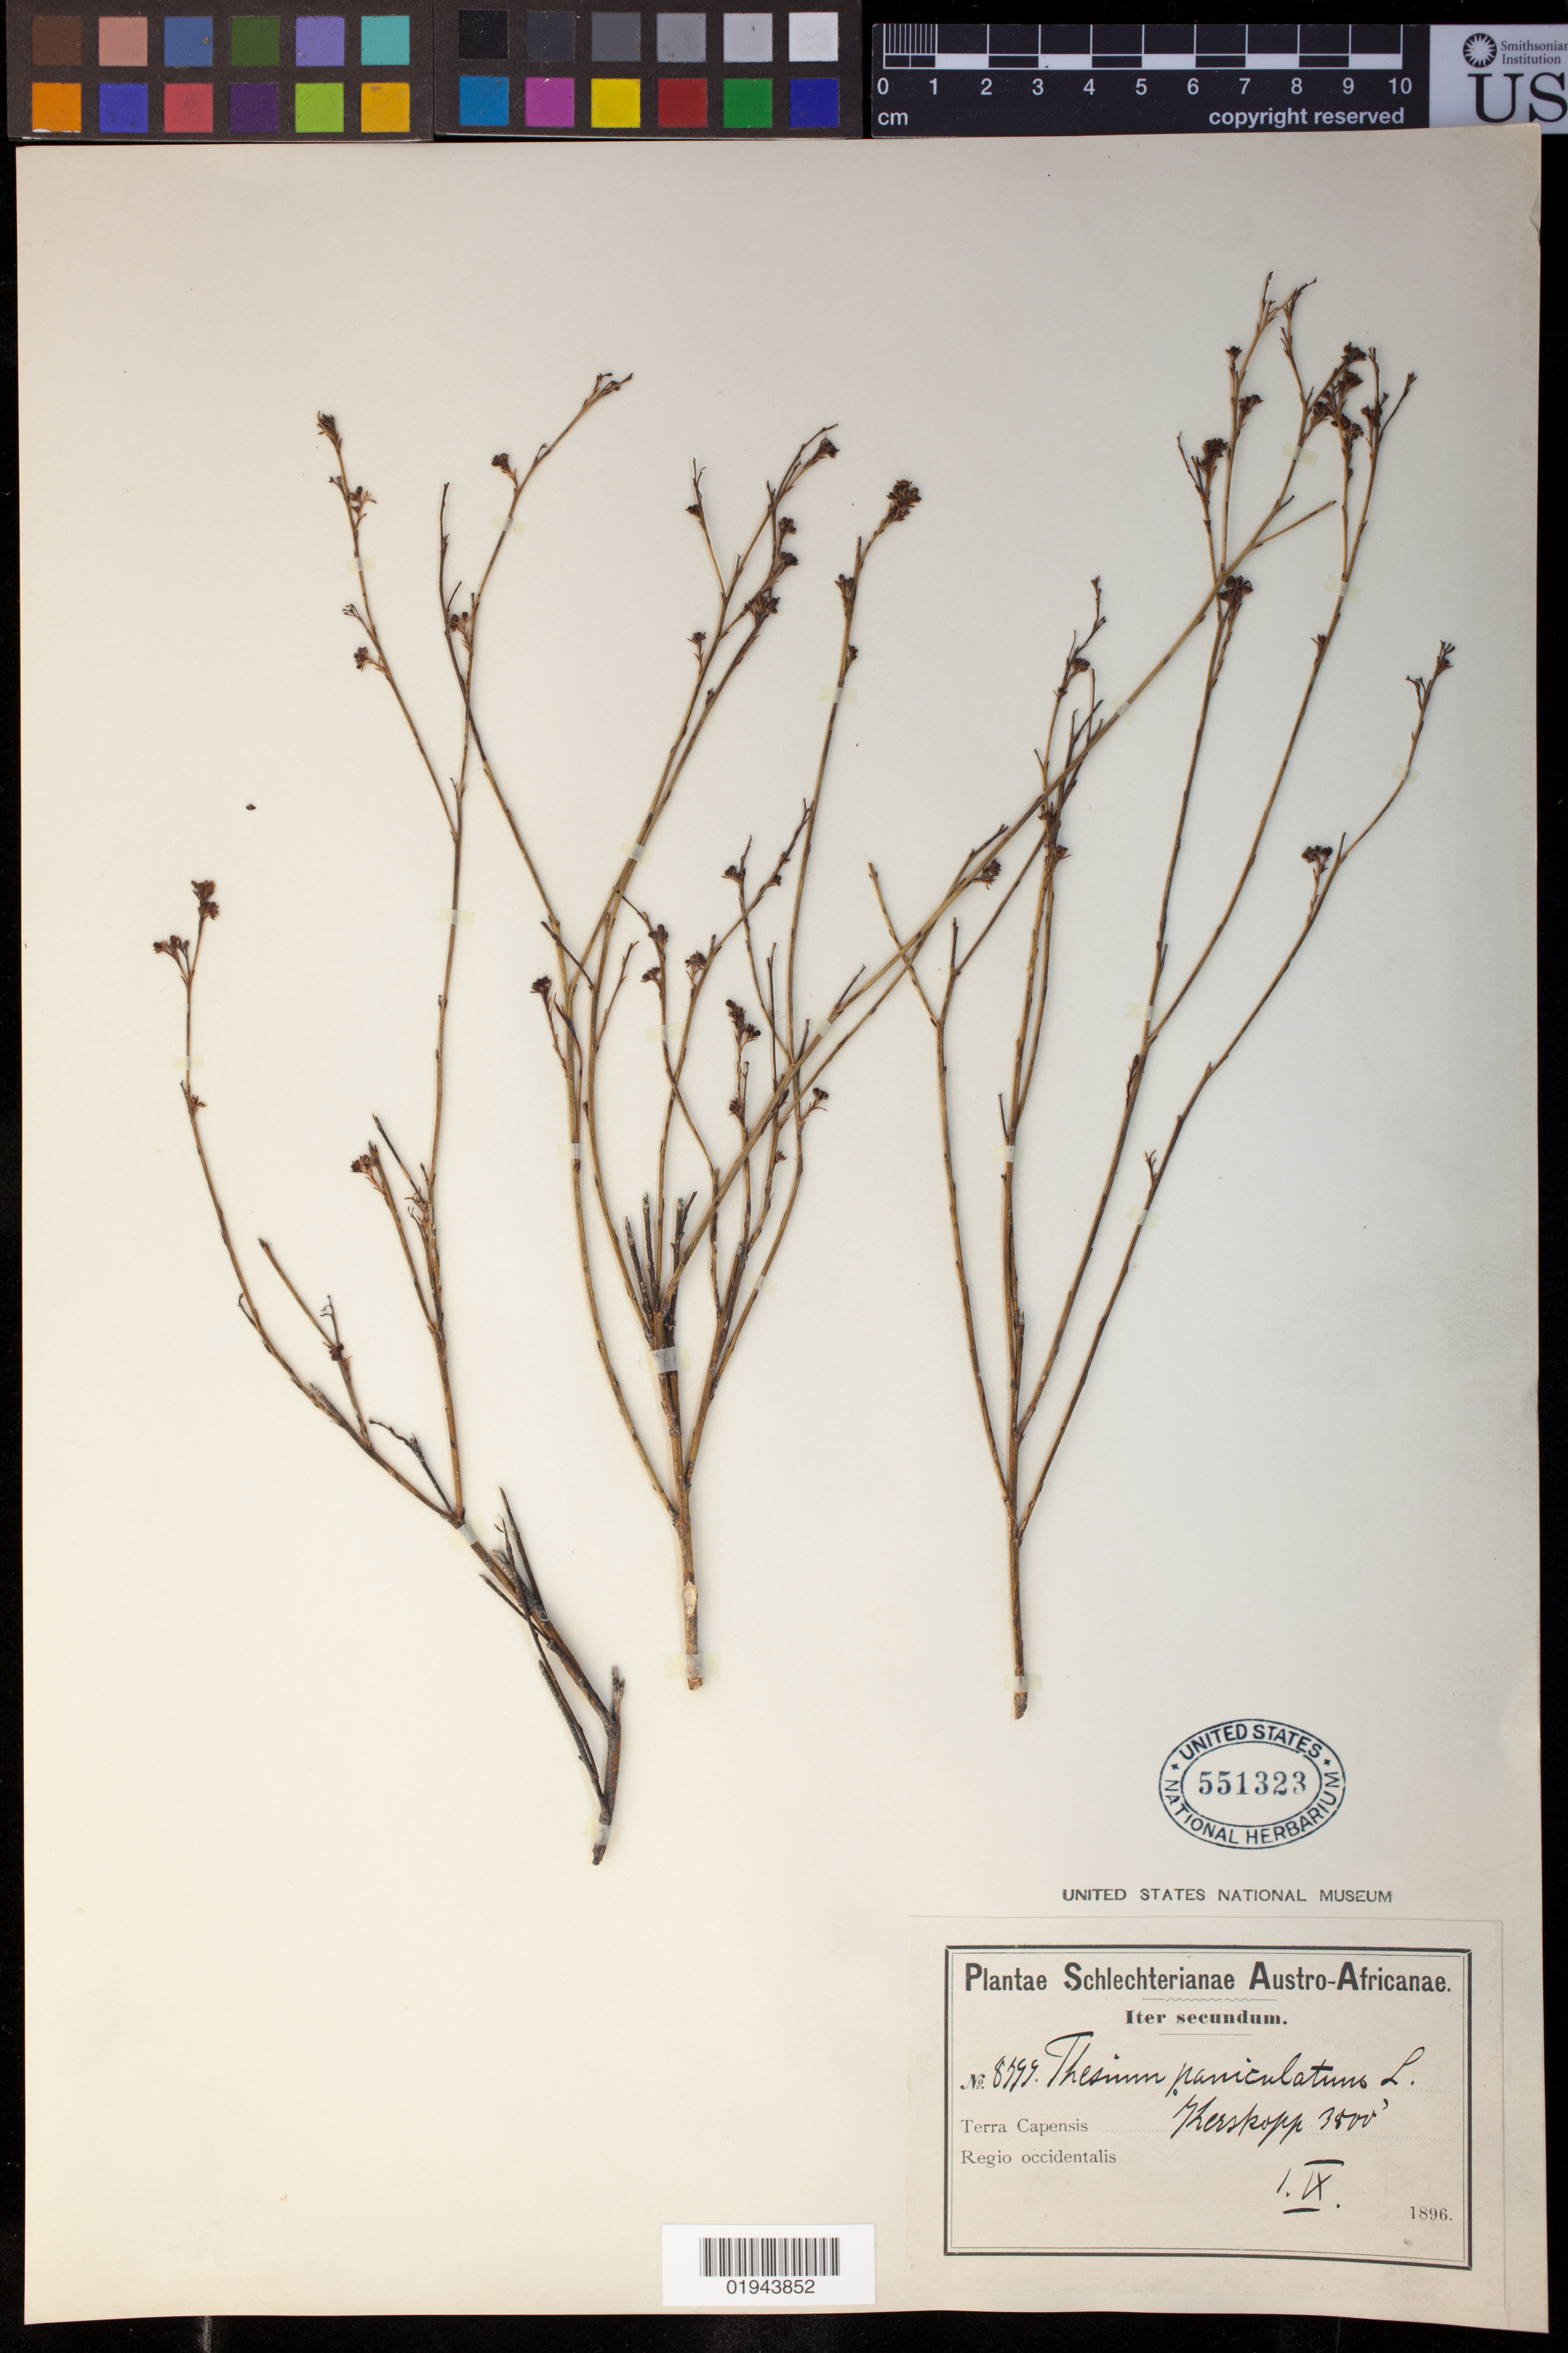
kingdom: Plantae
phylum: Tracheophyta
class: Magnoliopsida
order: Santalales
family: Thesiaceae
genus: Thesium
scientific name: Thesium paniculatum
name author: L.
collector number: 8799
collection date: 1896-09-01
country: South Africa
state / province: Western Cape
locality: Kerskopp [Kerskop Pass]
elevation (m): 1158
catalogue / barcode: US 551323